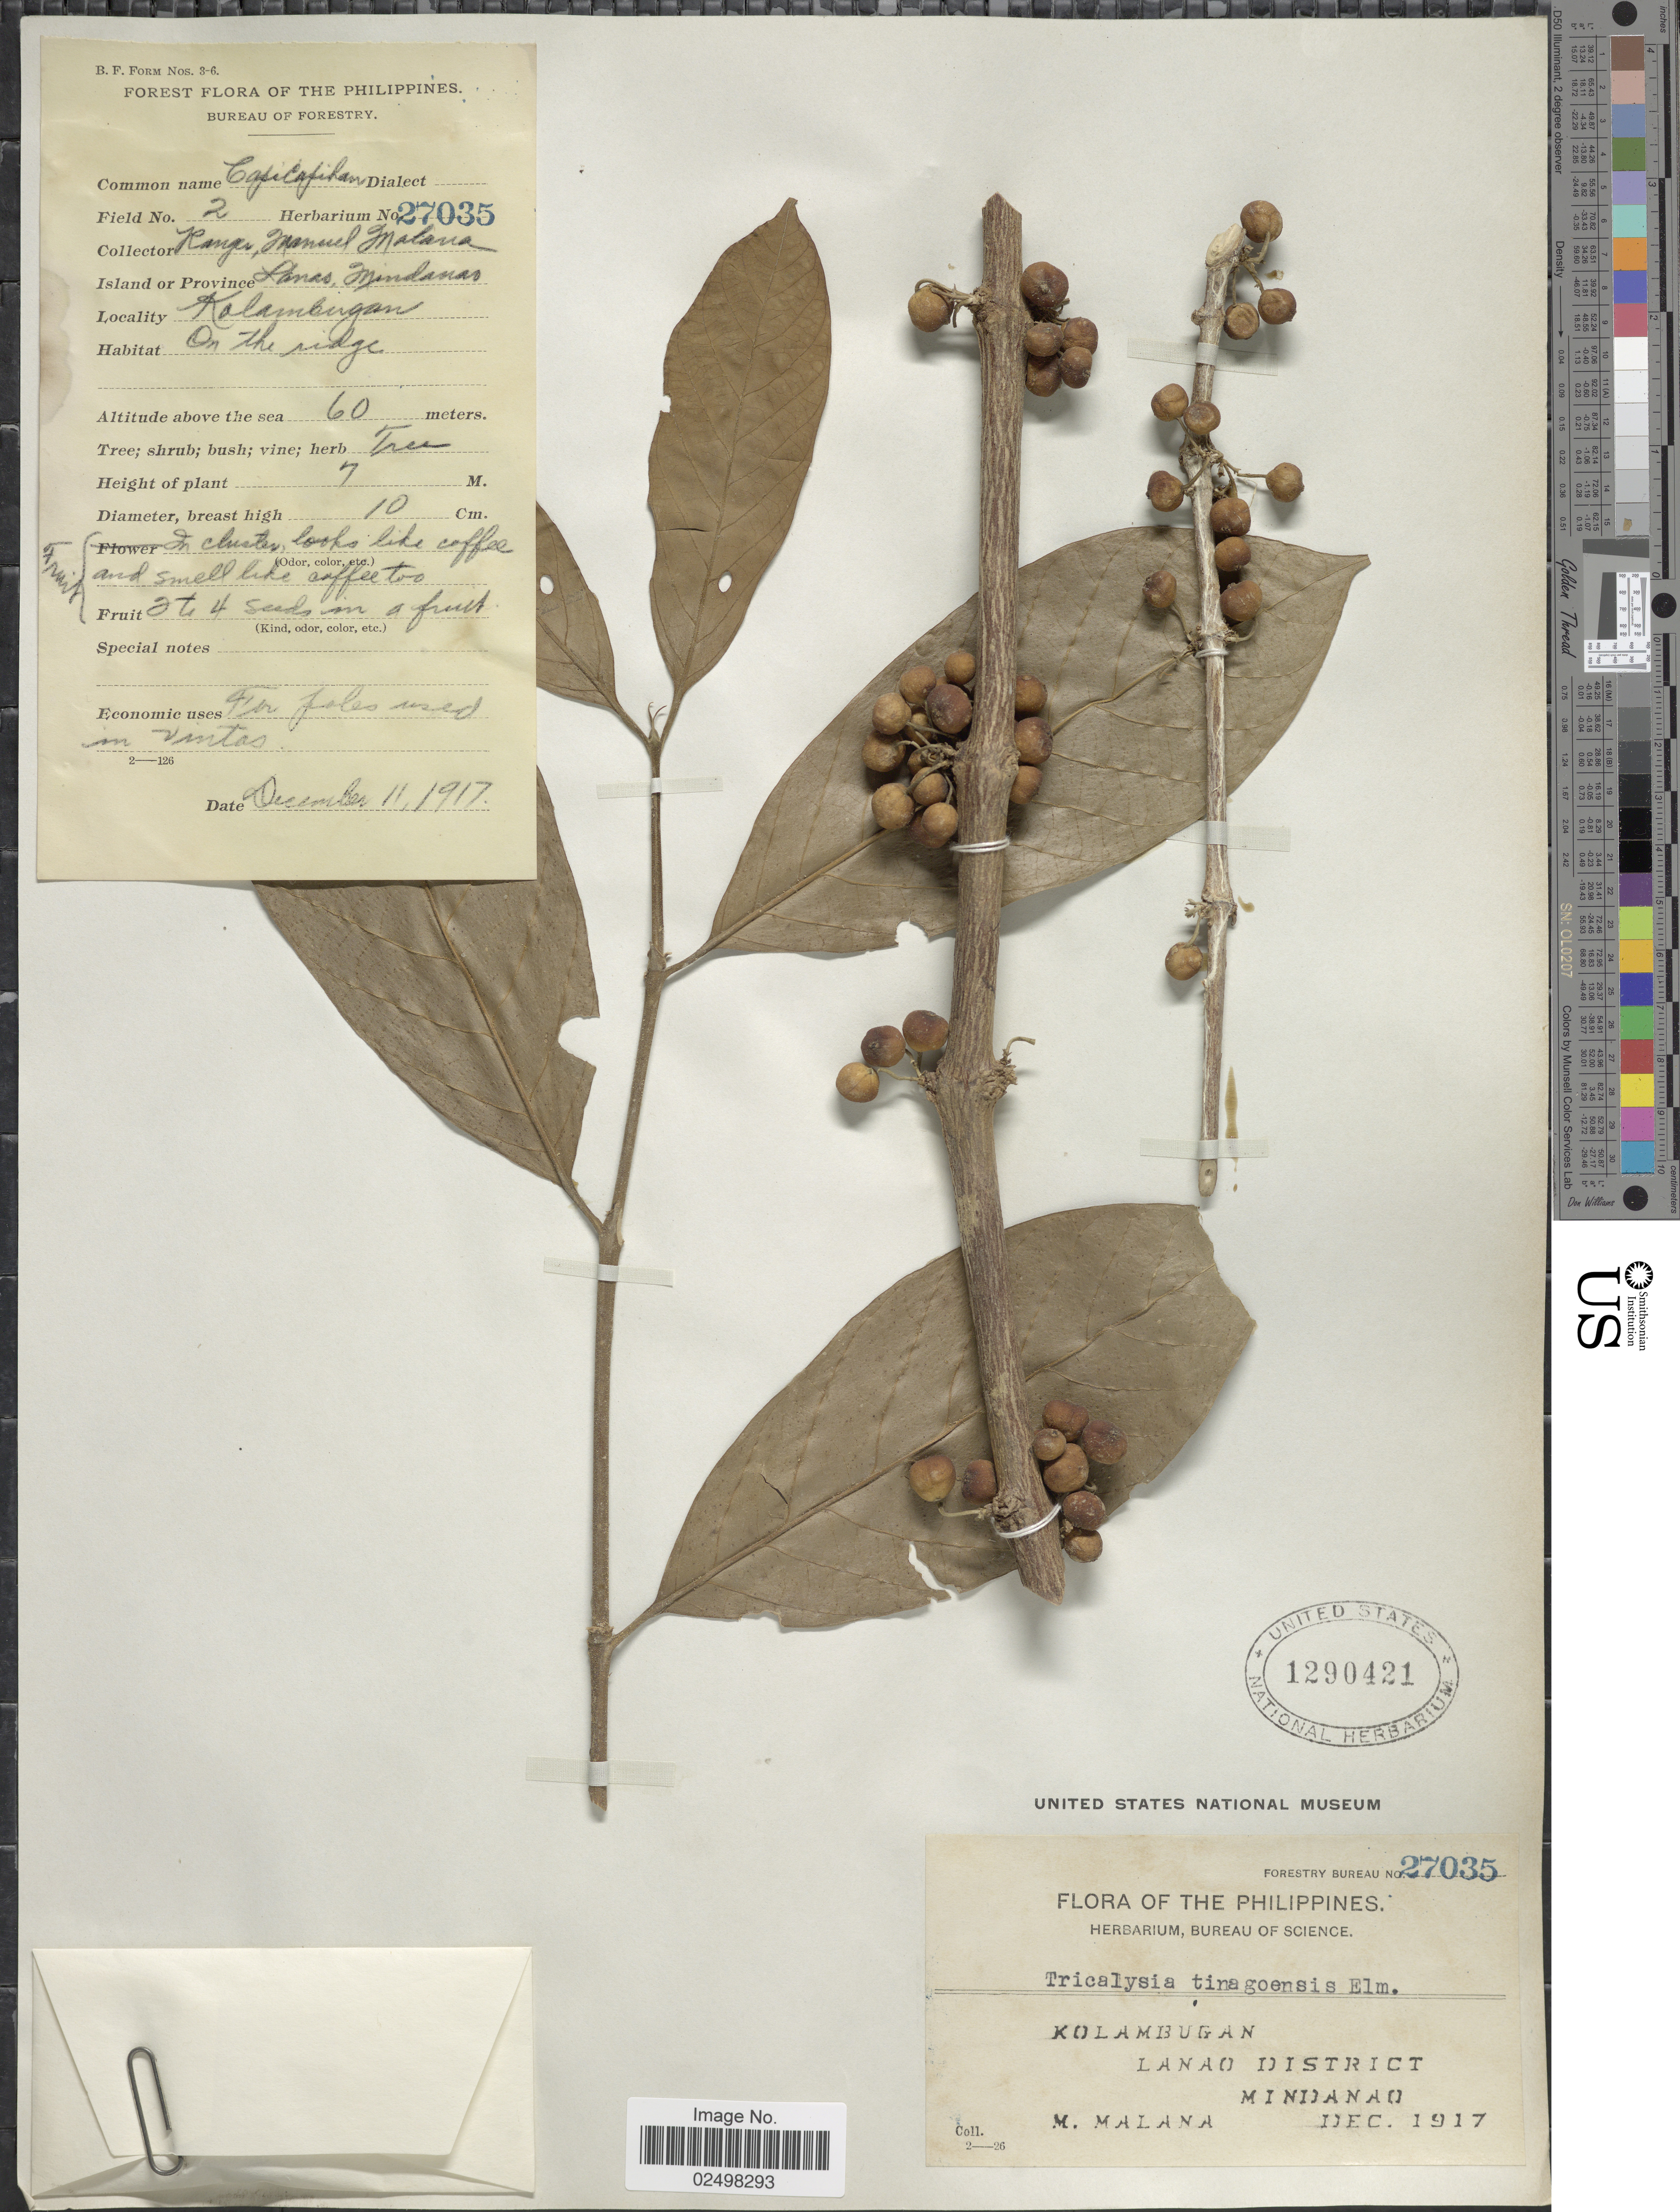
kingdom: Plantae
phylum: Tracheophyta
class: Magnoliopsida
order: Gentianales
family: Rubiaceae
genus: Tricalysia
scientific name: Tricalysia tinagaoensis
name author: Elmer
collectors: M. Malana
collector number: Forestry Bureau 27035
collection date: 1917-12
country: Philippines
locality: Kolambugan. Lanao District, Mindanao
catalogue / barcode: US 1290421